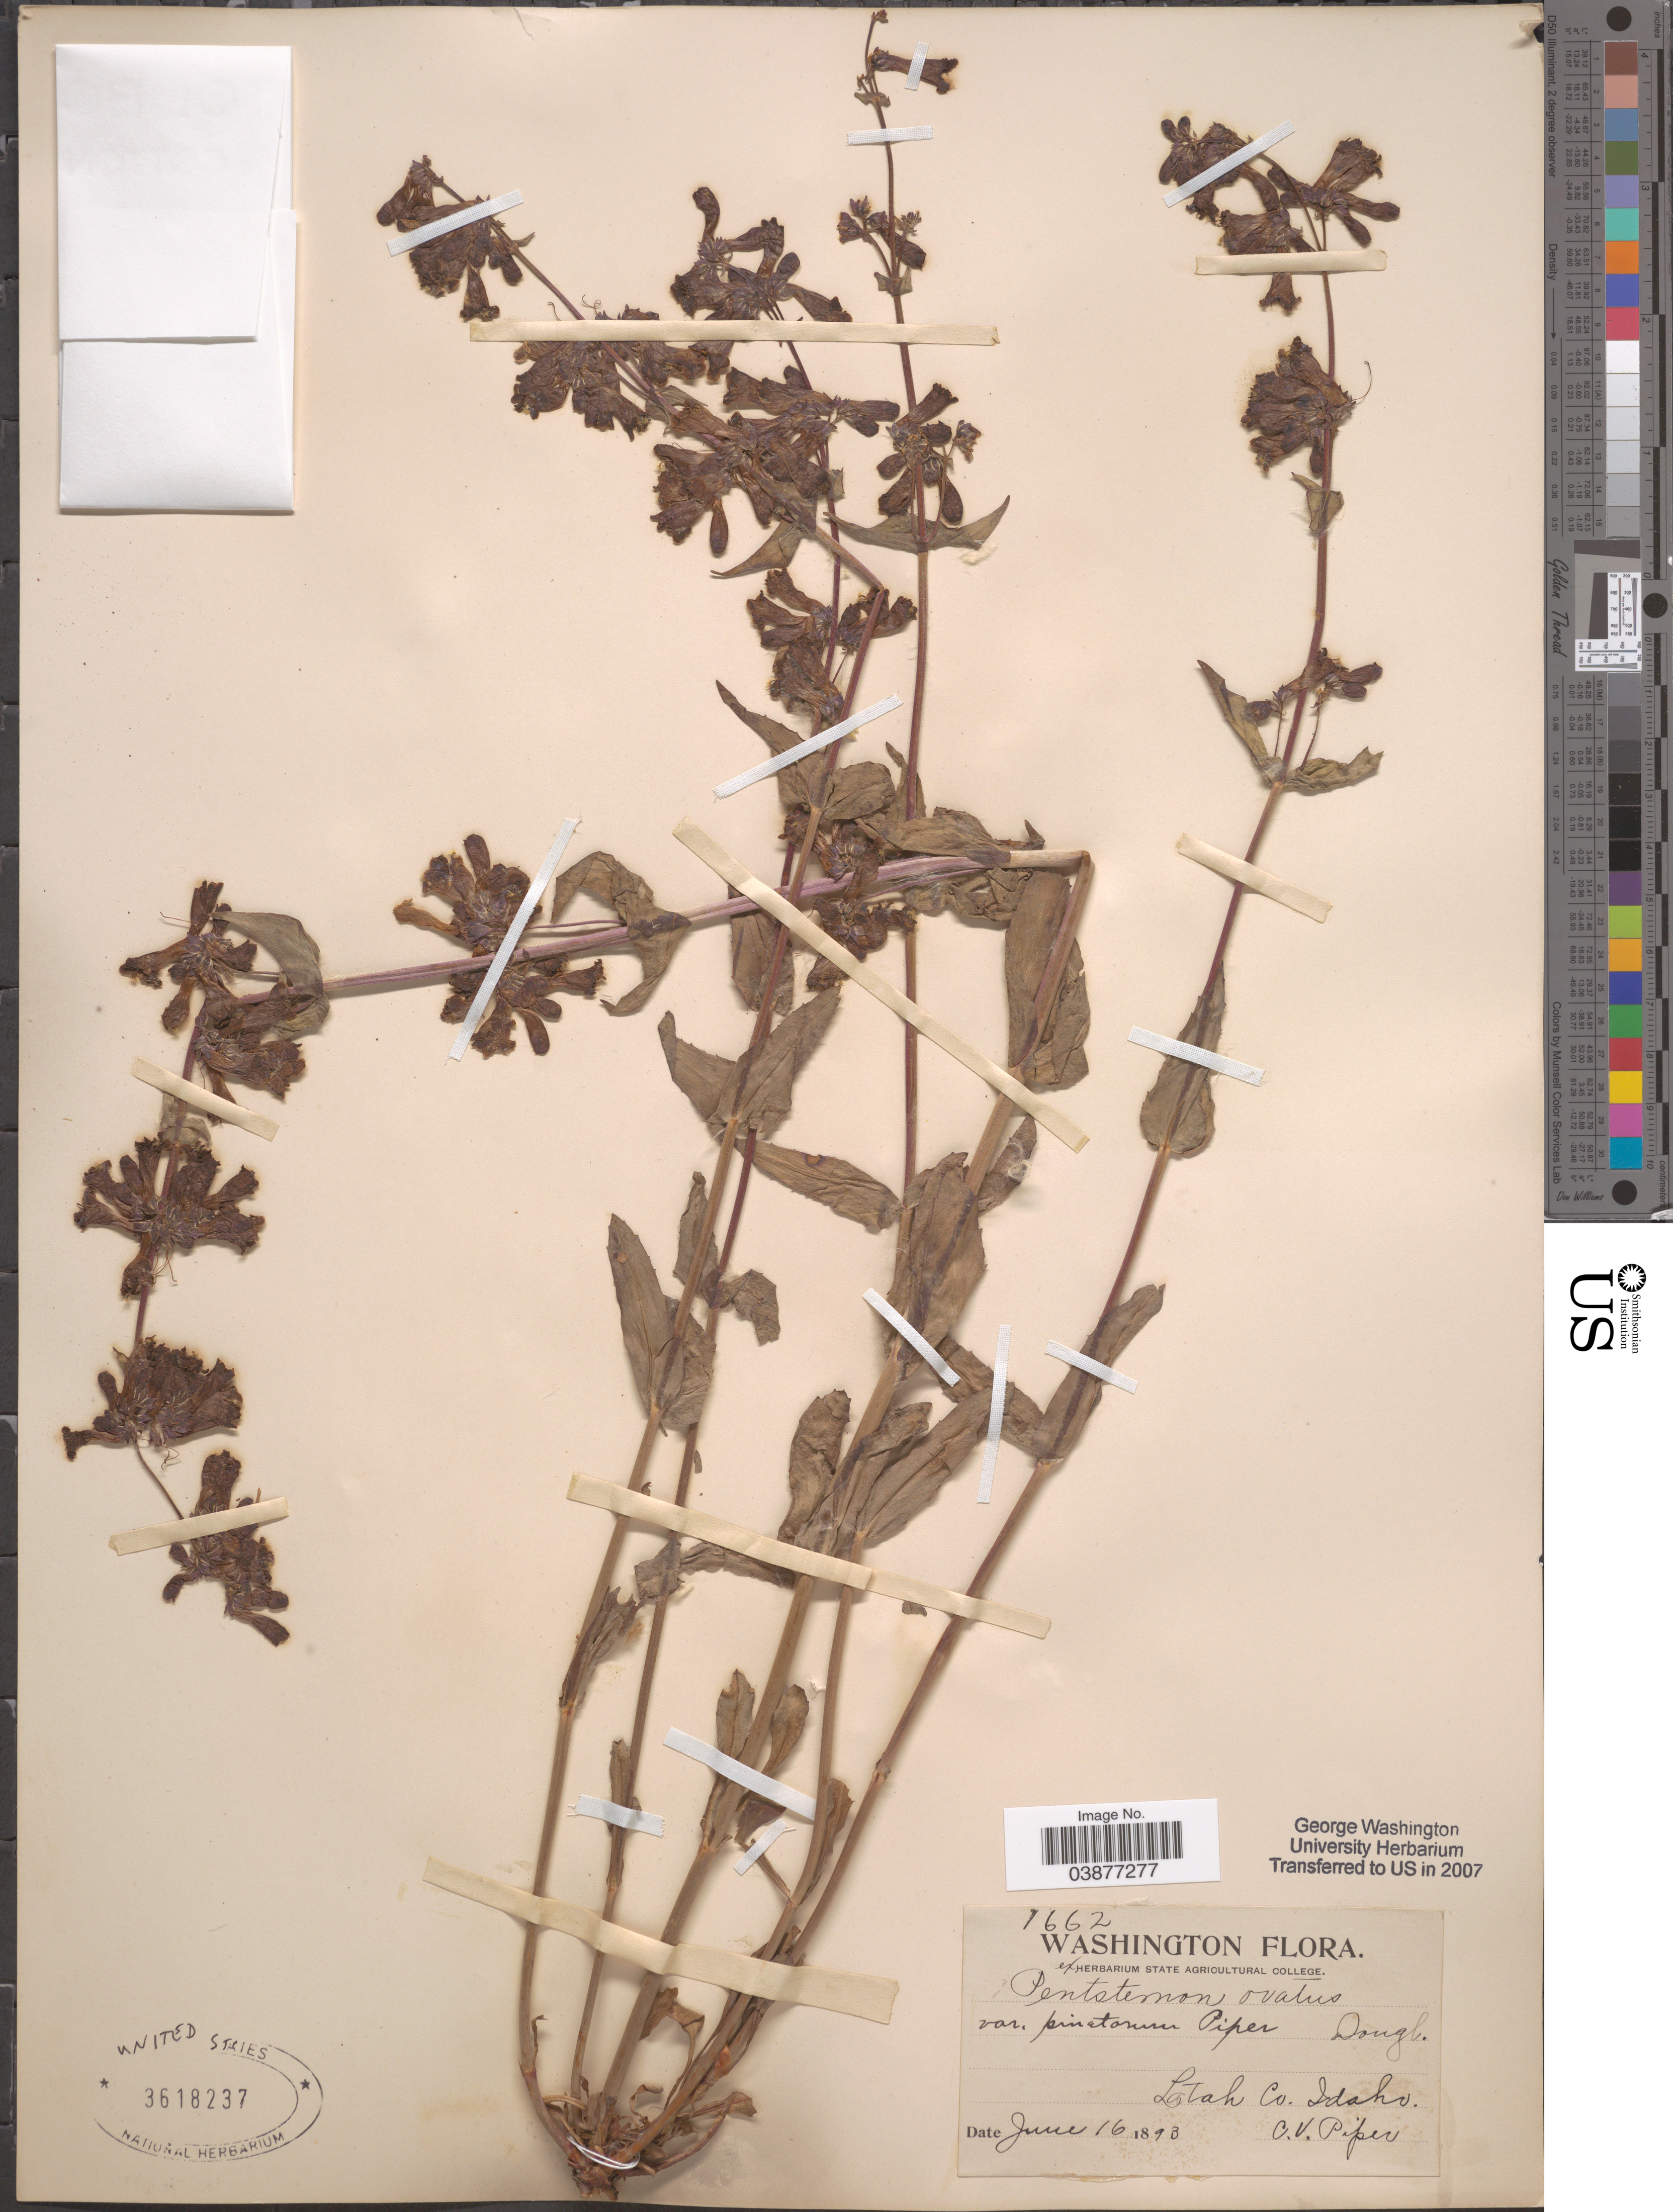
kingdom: Plantae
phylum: Tracheophyta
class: Magnoliopsida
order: Lamiales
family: Plantaginaceae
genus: Penstemon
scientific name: Penstemon pinetorum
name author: Piper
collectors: C. V. Piper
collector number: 1662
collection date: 1898-06-16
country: United States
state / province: Idaho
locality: Latah Co.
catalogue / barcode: US 3618237